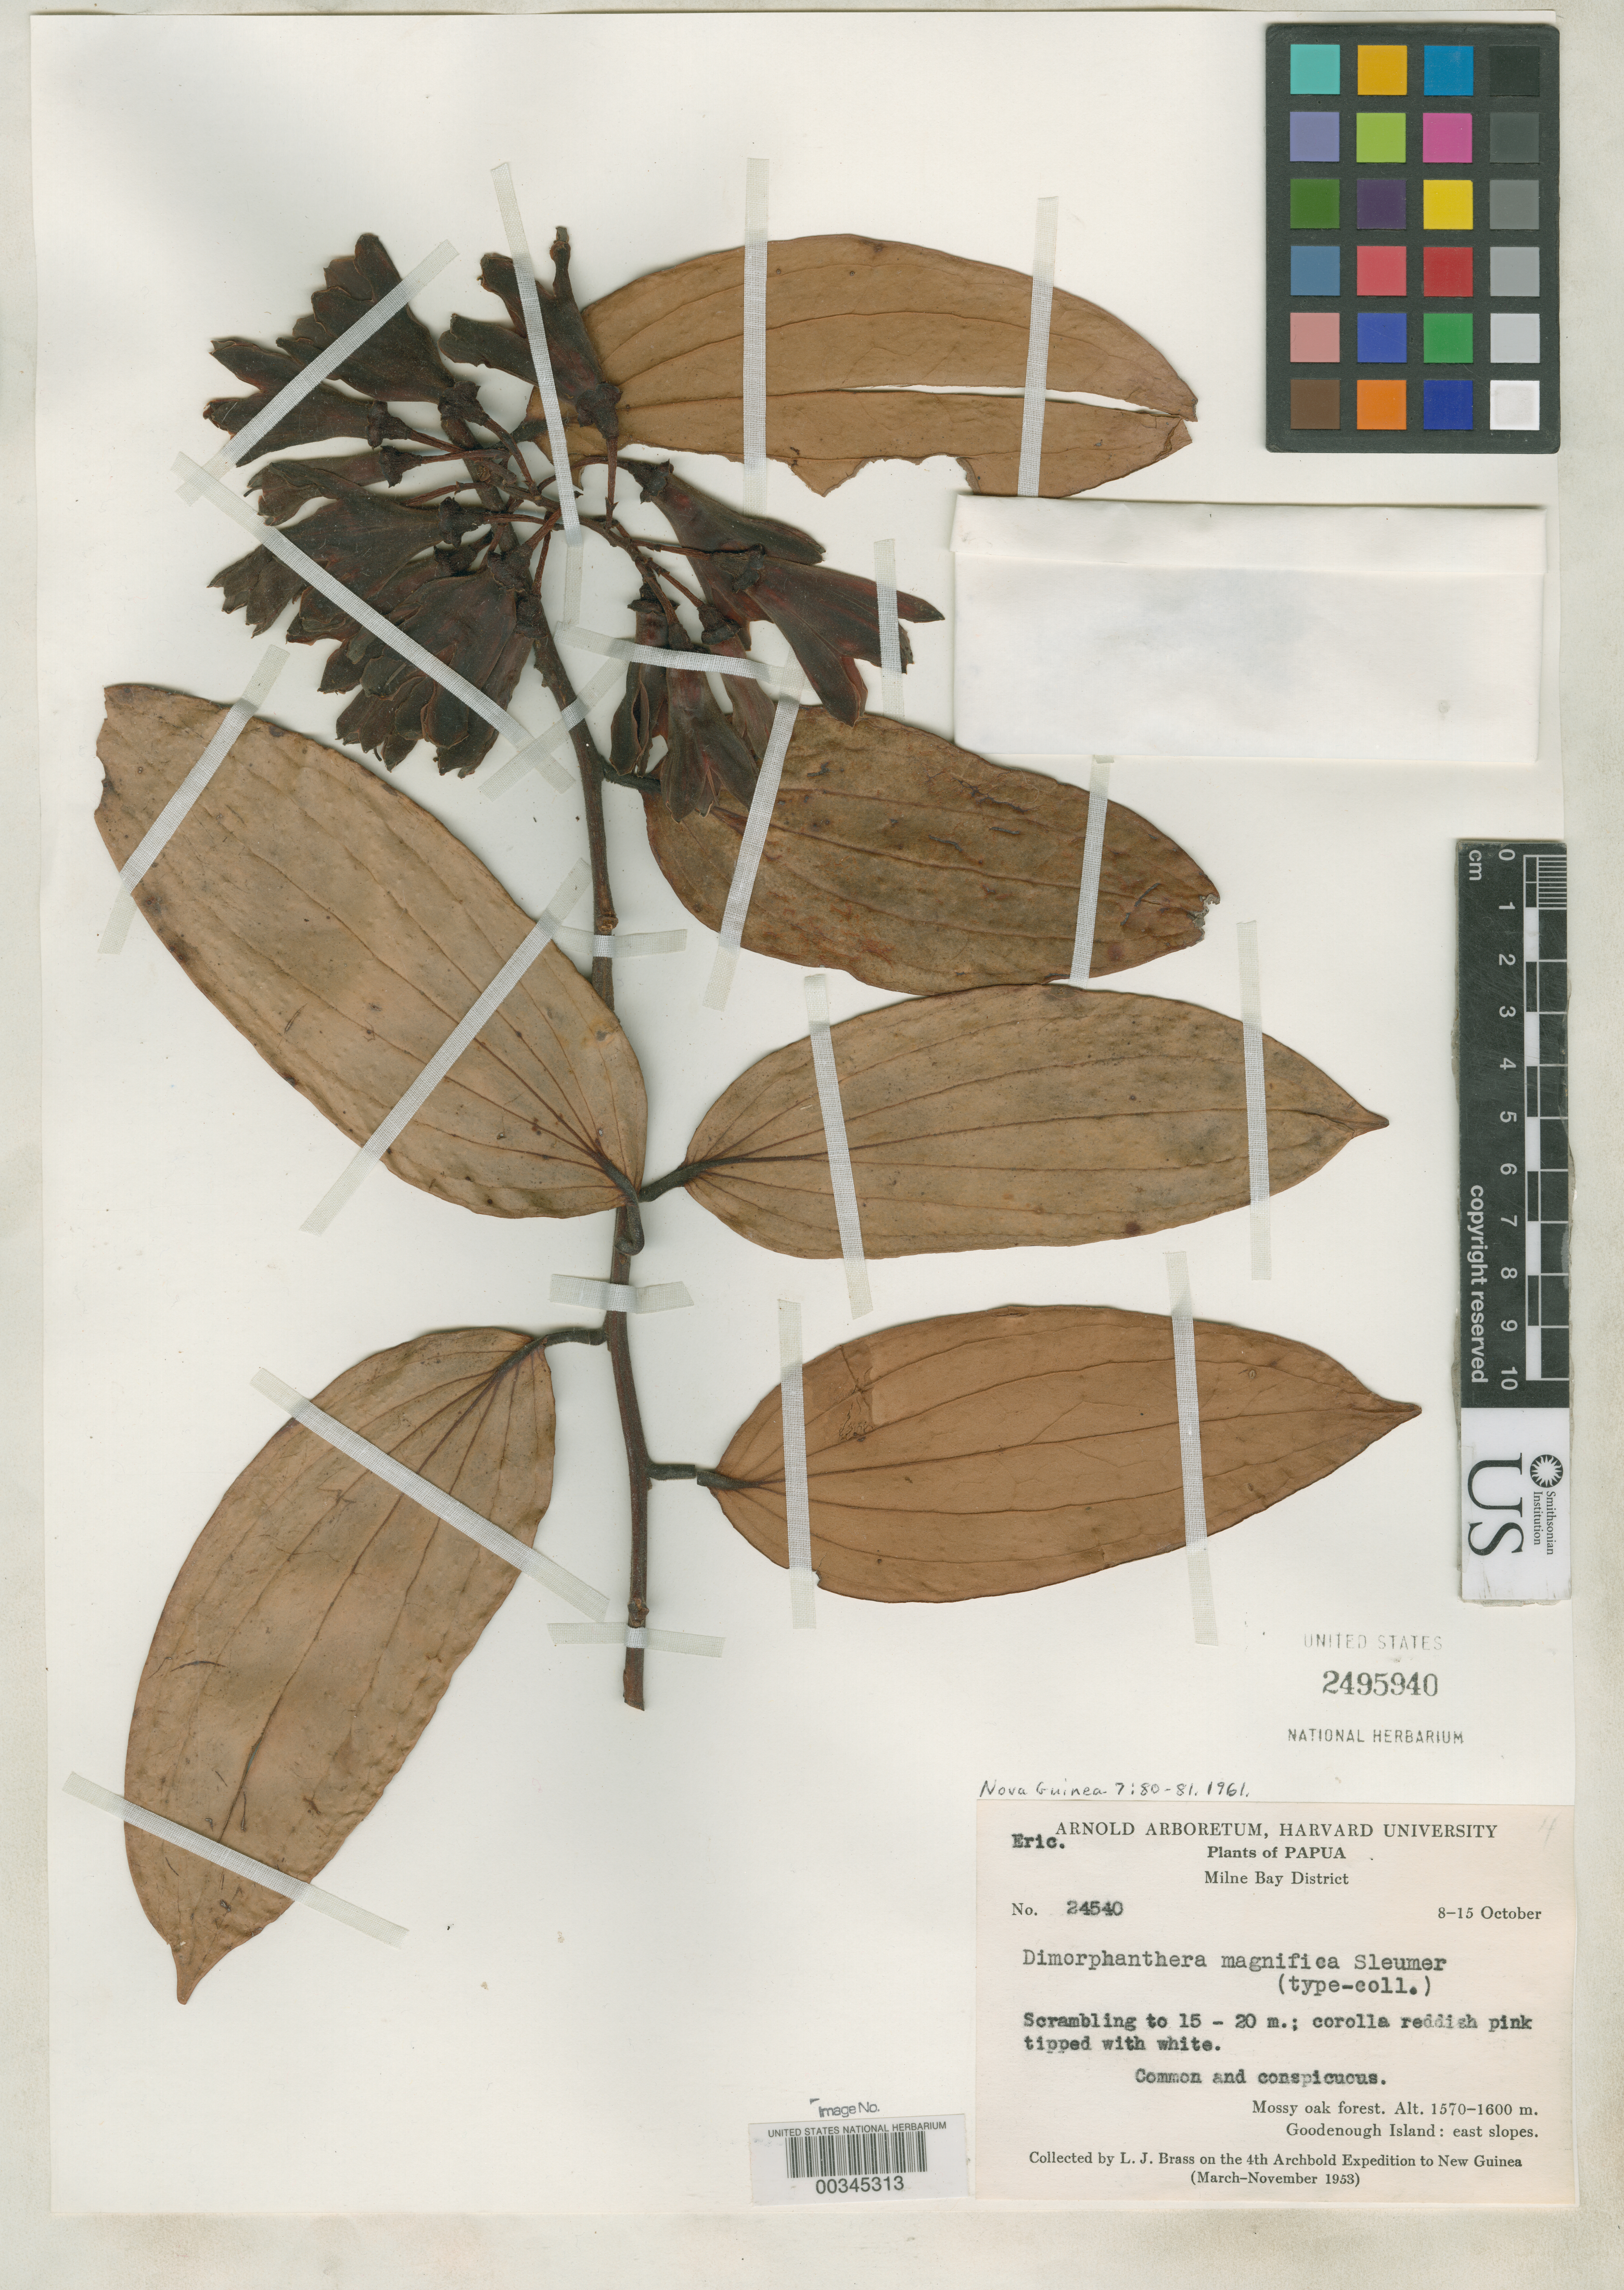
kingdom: Plantae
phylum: Tracheophyta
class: Magnoliopsida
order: Ericales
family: Ericaceae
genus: Dimorphanthera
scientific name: Dimorphanthera magnifica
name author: Sleumer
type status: Isotype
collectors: L. J. Brass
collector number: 24540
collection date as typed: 08 Oct 1953 to 15 Oct 1953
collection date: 1953-10-08/1953-10-15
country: Papua New Guinea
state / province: Milne Bay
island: Goodenough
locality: E slopes.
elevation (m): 1570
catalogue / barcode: US 2495940